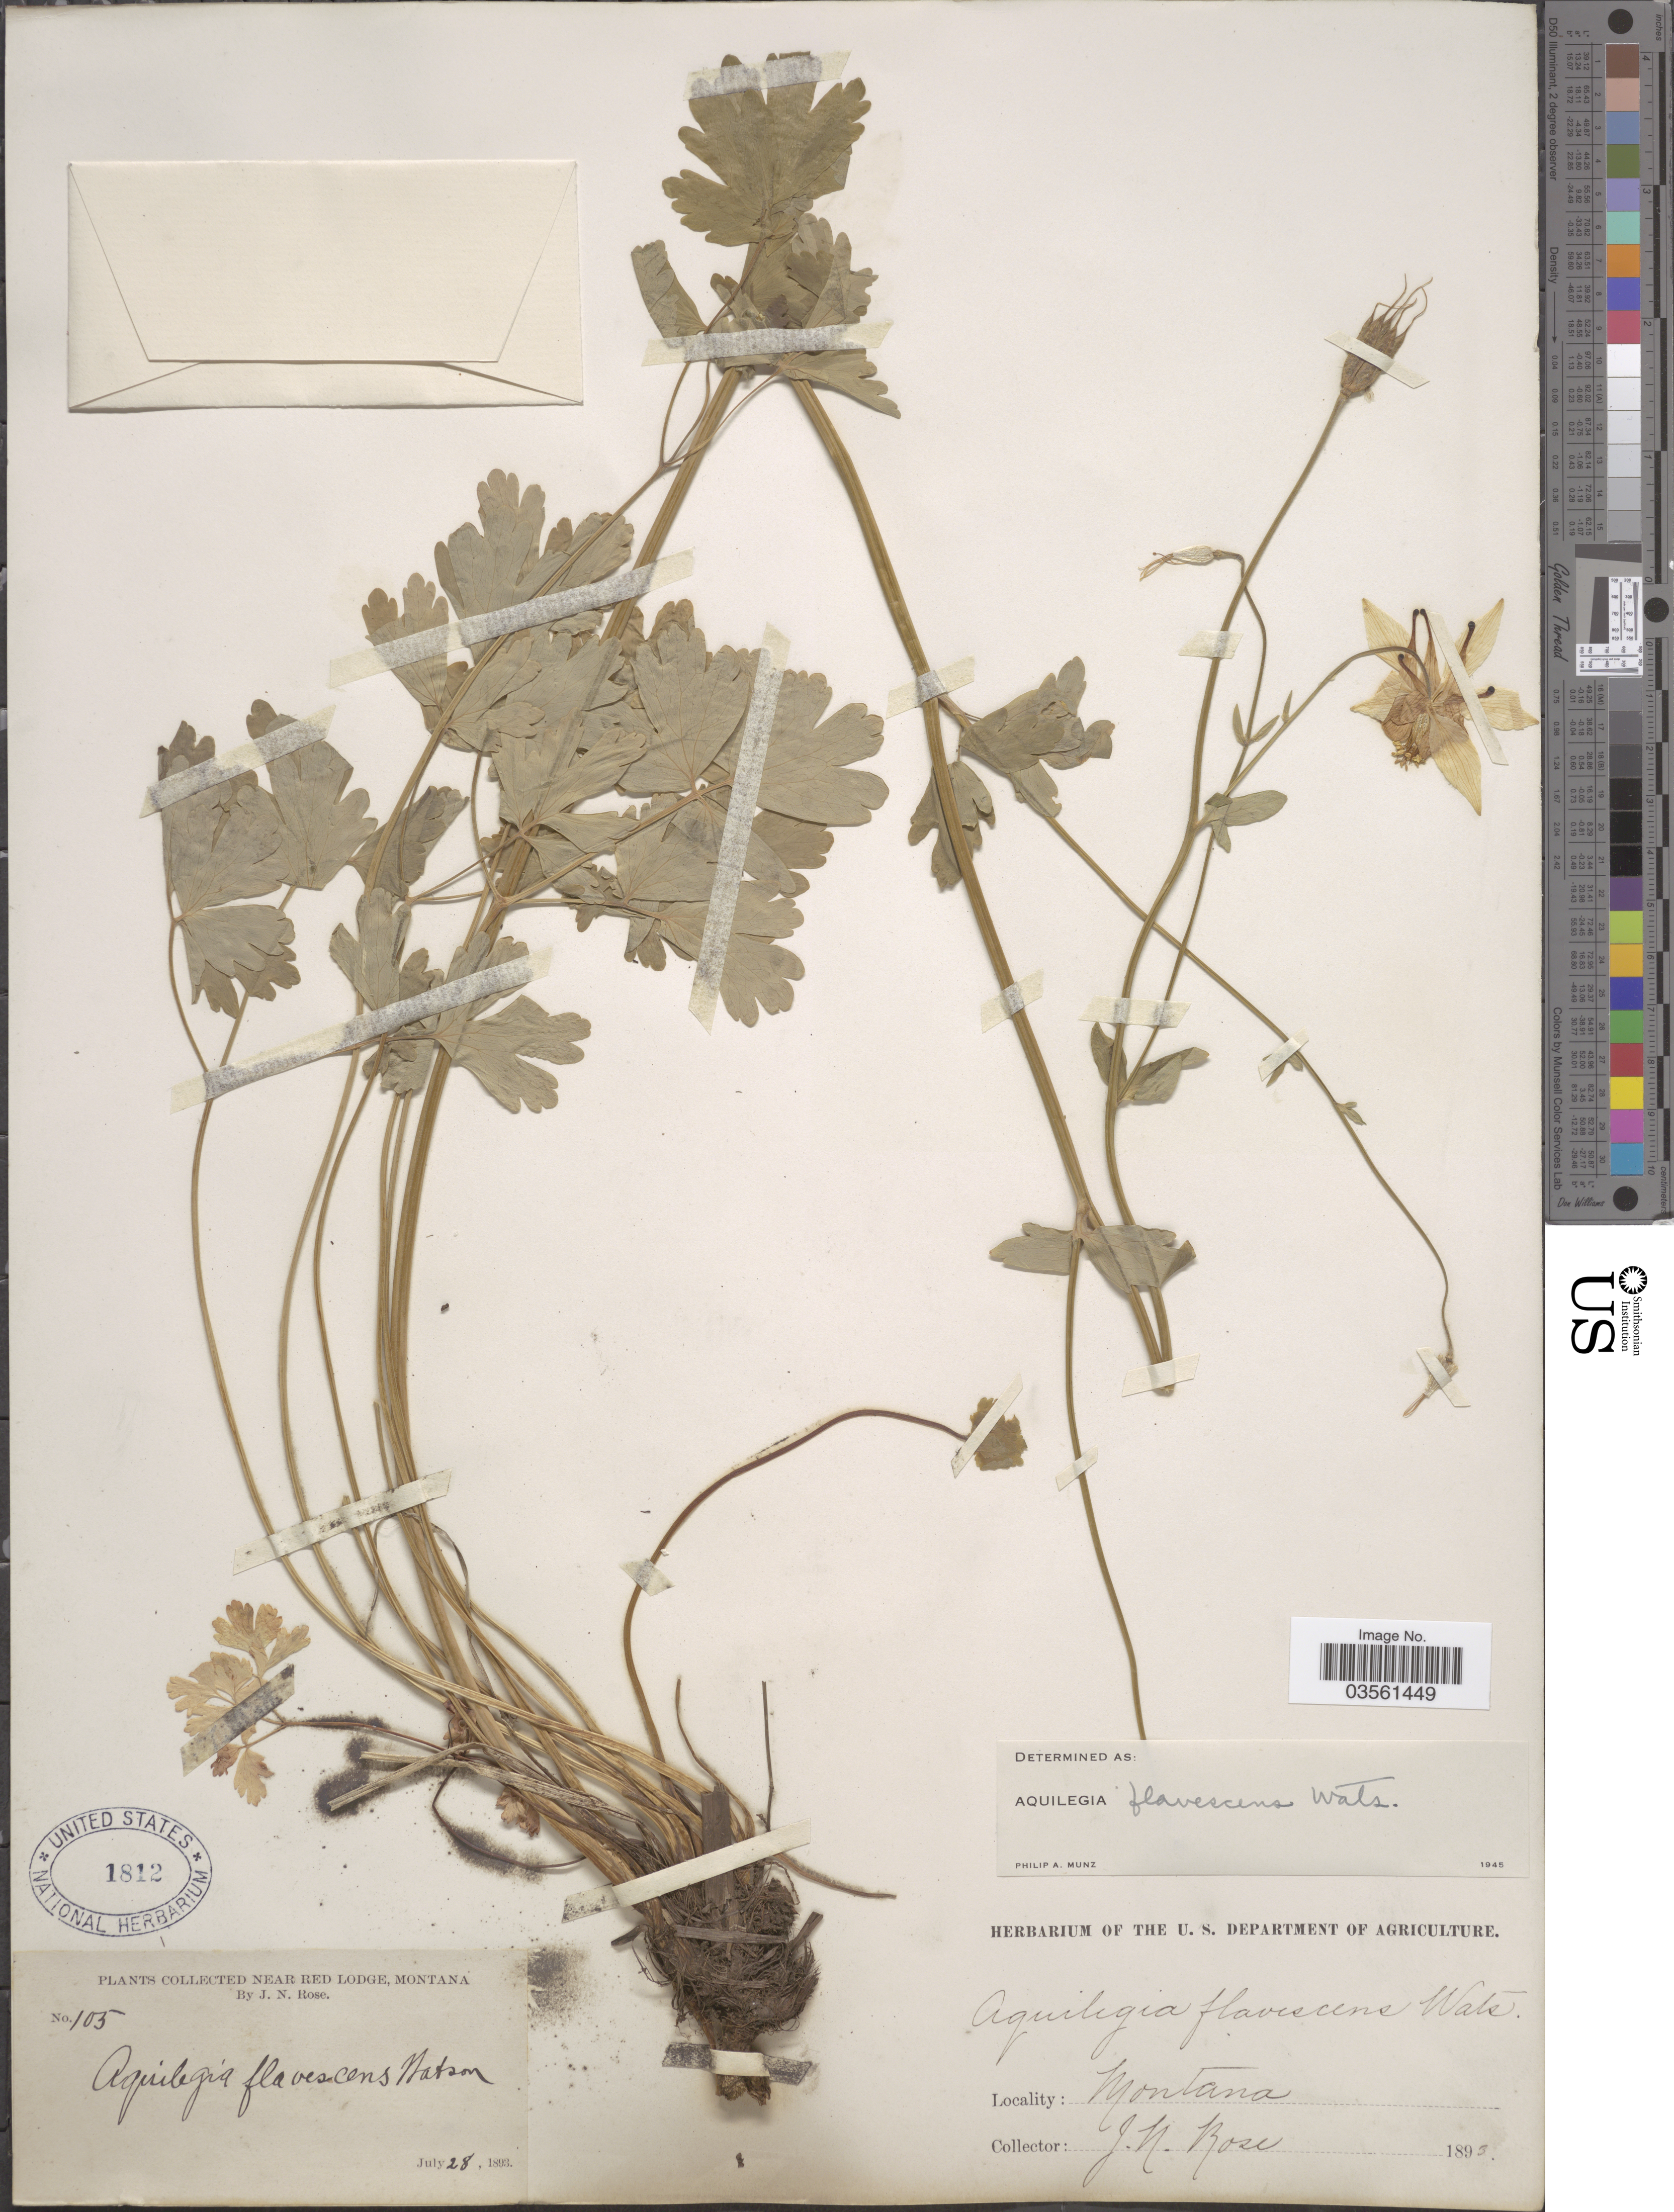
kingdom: Plantae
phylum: Tracheophyta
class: Magnoliopsida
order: Ranunculales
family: Ranunculaceae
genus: Aquilegia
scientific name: Aquilegia flavescens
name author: S. Watson in C. King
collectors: J. N. Rose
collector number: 105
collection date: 1893-07-28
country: United States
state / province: Montana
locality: Near Red Lodge.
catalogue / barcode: US 1812